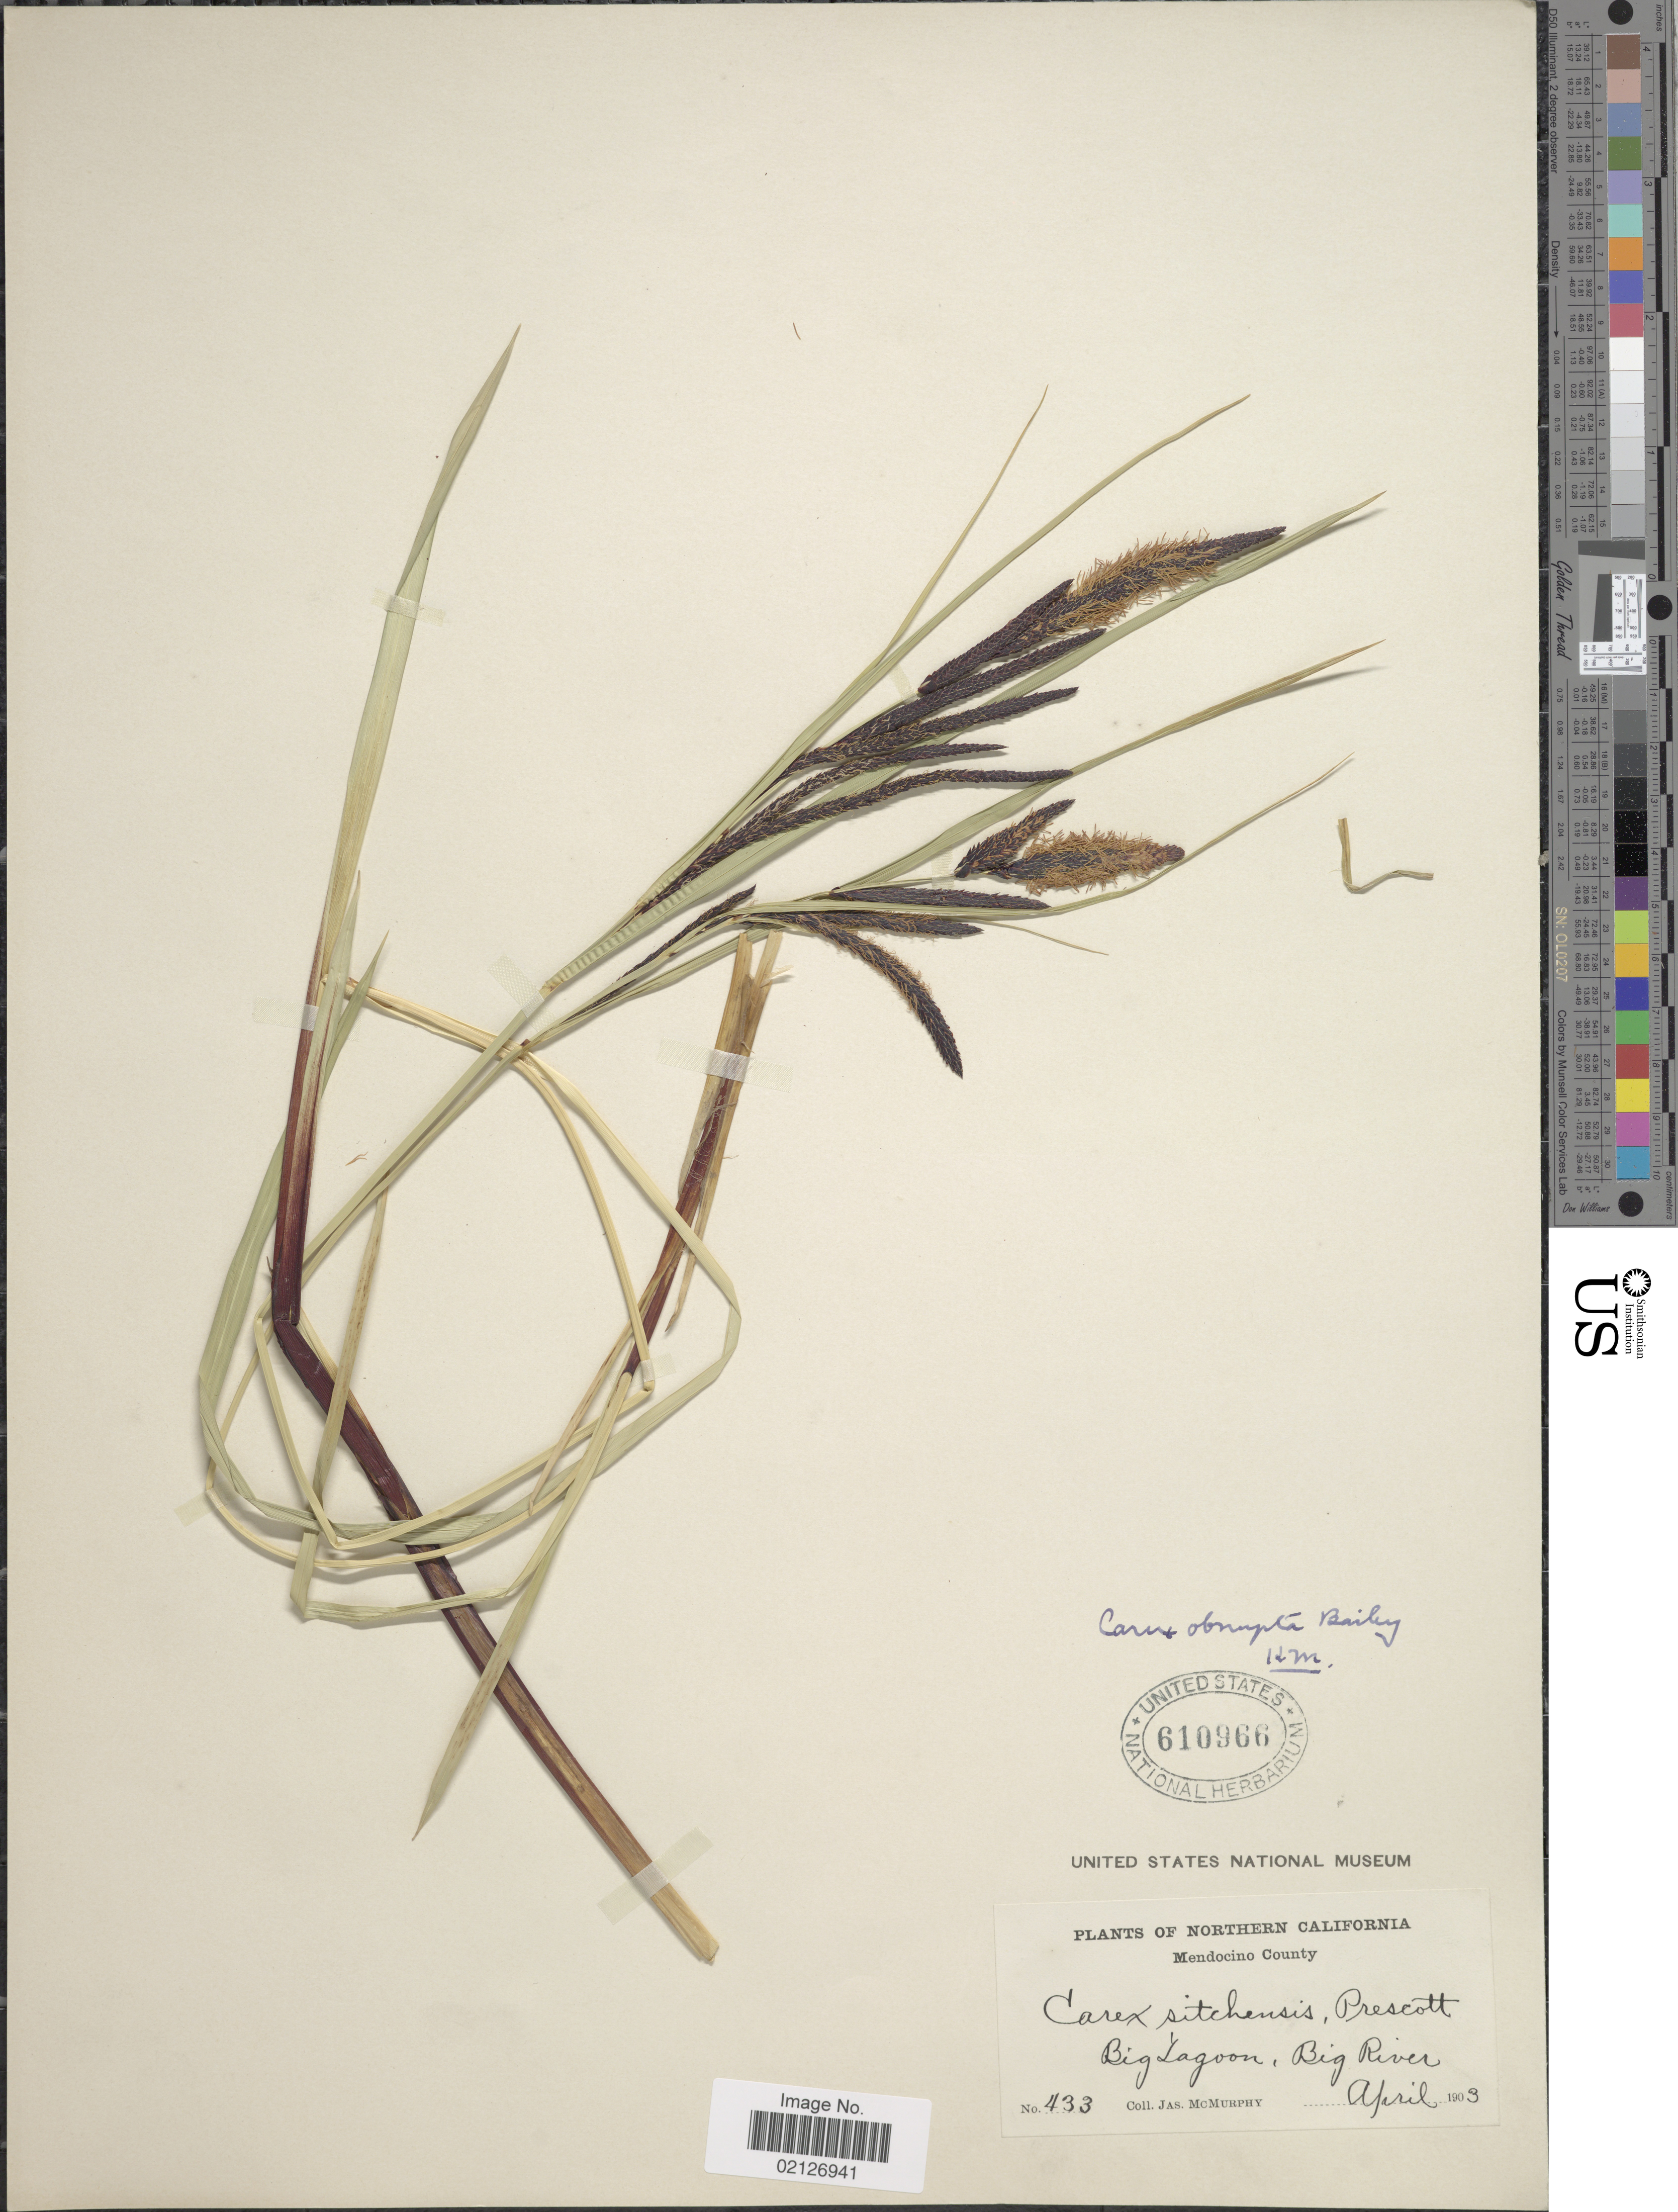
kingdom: Plantae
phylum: Tracheophyta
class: Liliopsida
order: Poales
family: Cyperaceae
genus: Carex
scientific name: Carex obnupta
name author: L.H. Bailey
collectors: J. McMurphy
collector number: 433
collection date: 1903-04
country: United States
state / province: California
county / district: Mendocino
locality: Northern California, Mendocino County, Big Lagoon, Big River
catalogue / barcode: US 610966